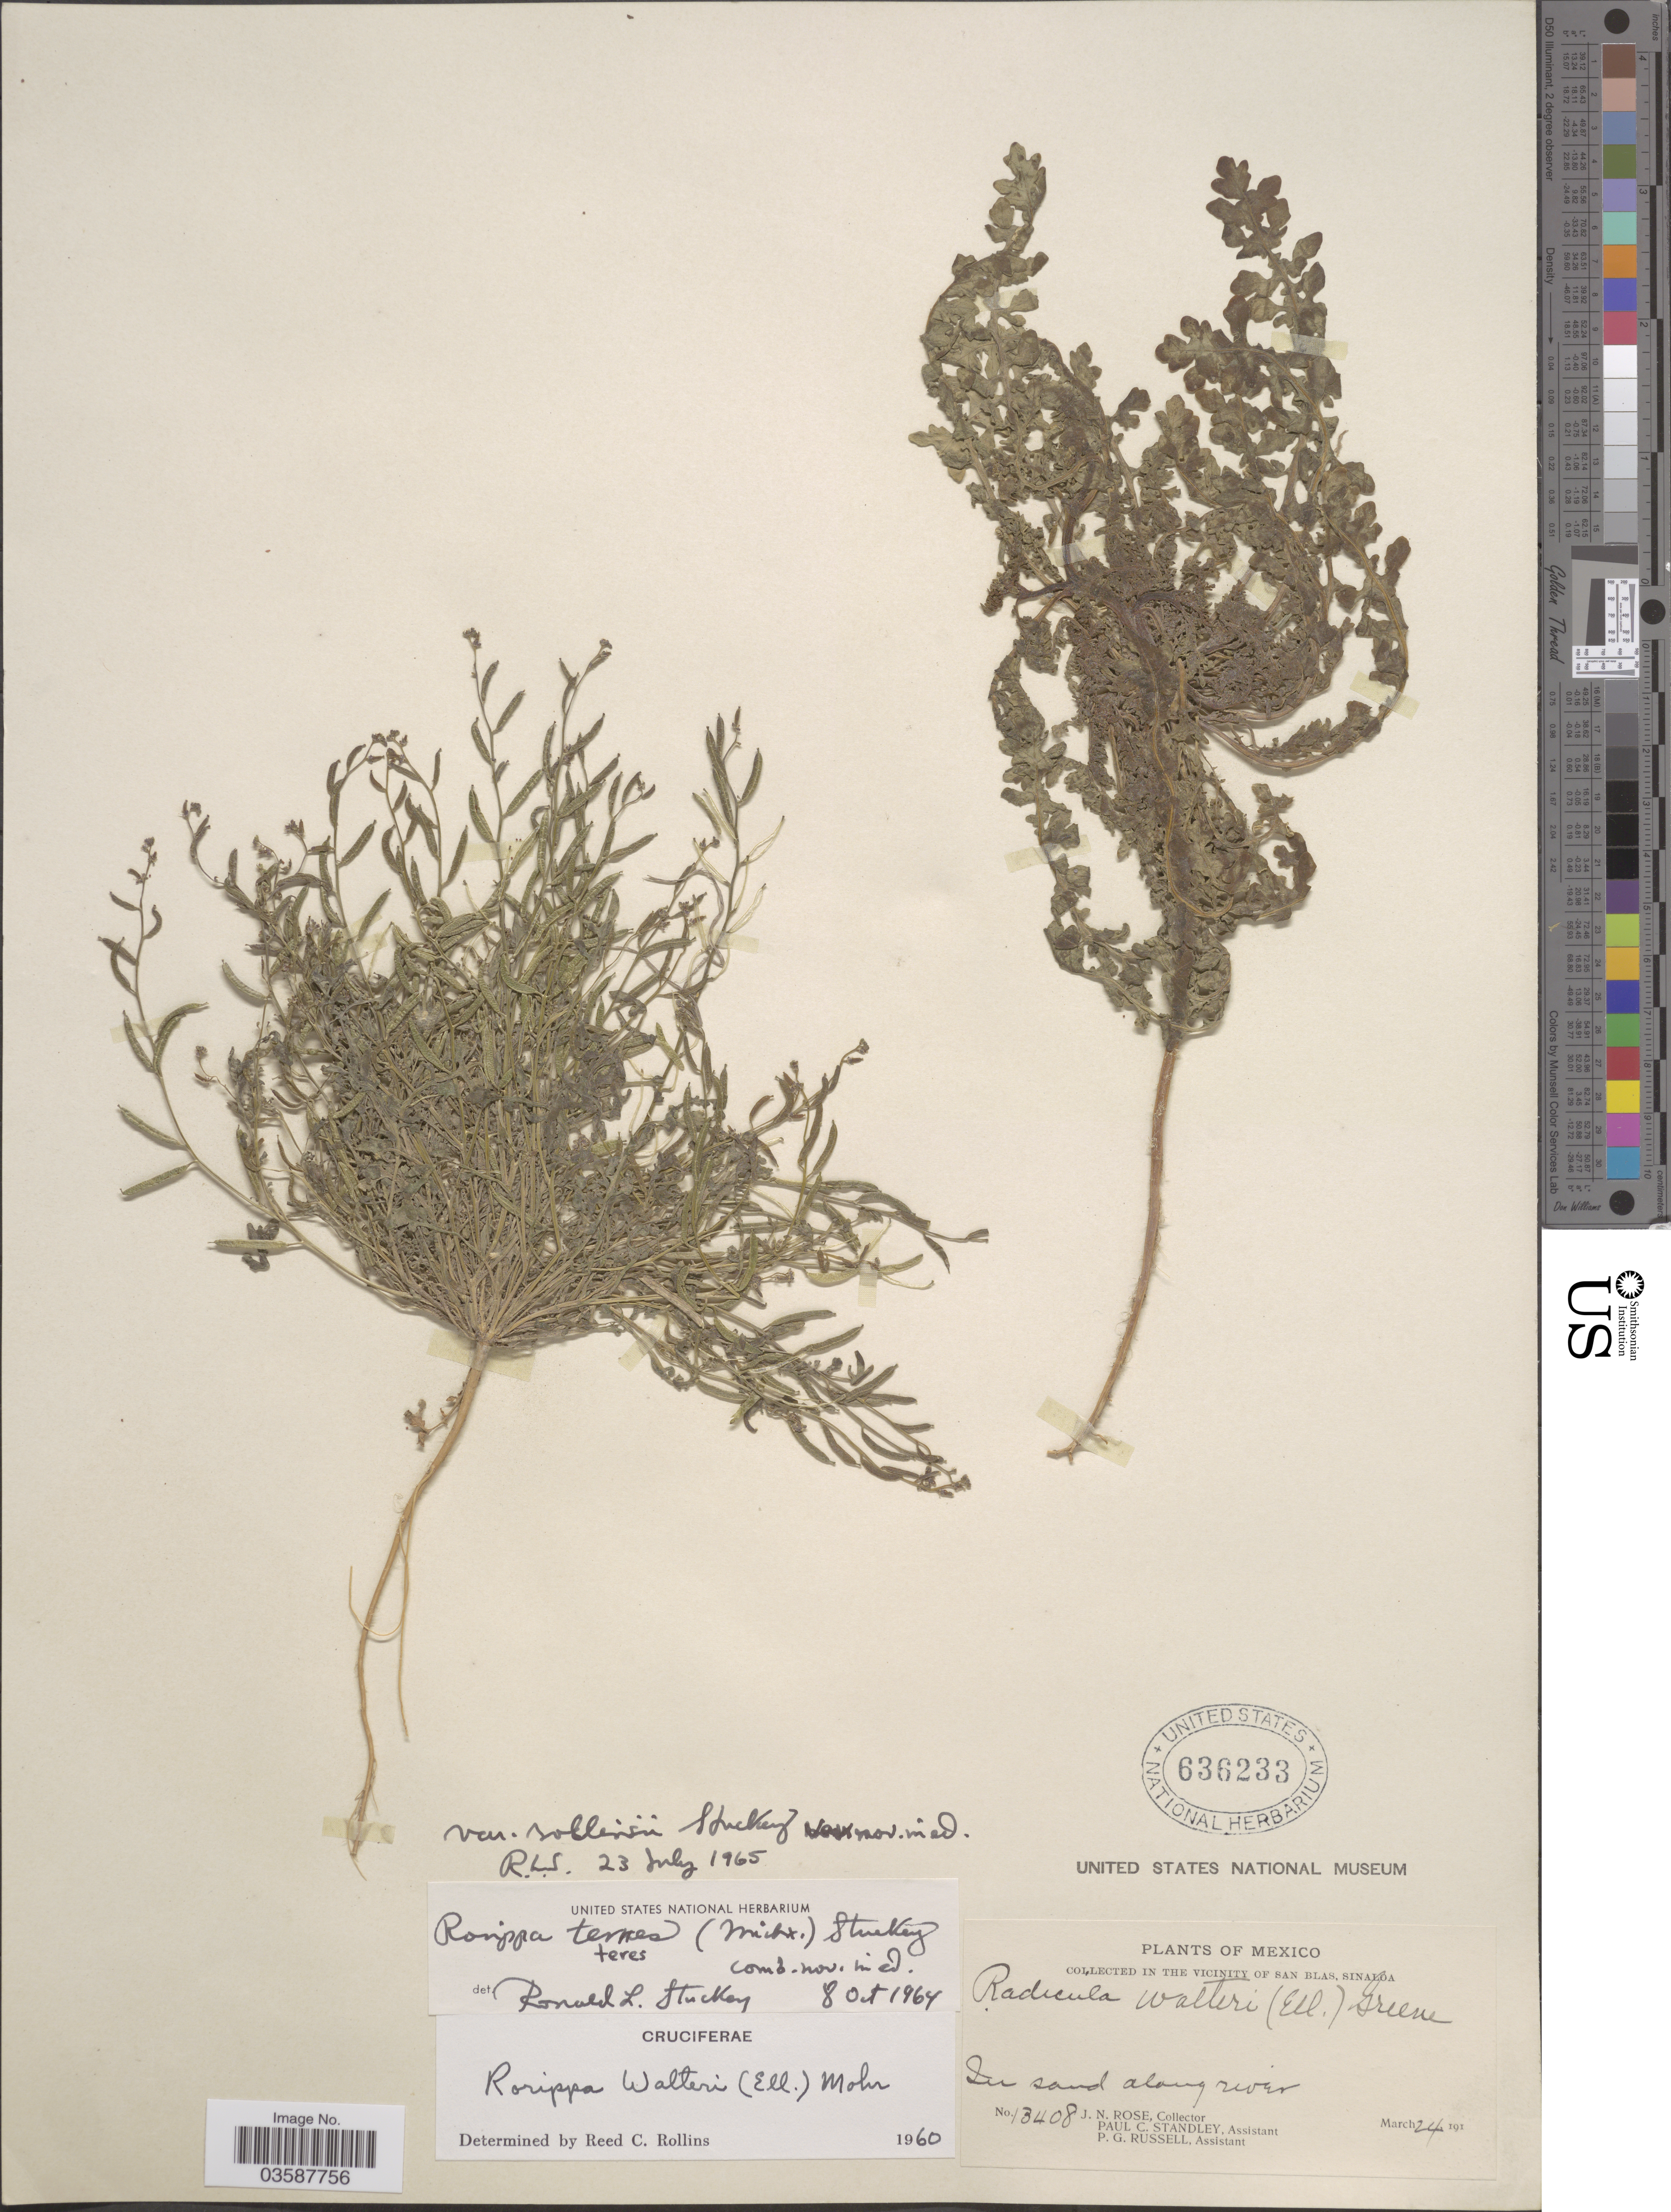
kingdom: Plantae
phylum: Tracheophyta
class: Magnoliopsida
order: Brassicales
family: Brassicaceae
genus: Rorippa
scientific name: Rorippa teres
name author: (Michx.) Stuckey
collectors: J. N. Rose, P. C. Standley & P. G. Russell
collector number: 13408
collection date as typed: March 24, 191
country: Mexico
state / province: Sinaloa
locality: In The vicinity of San Blas. In sand along river.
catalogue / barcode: US 636233